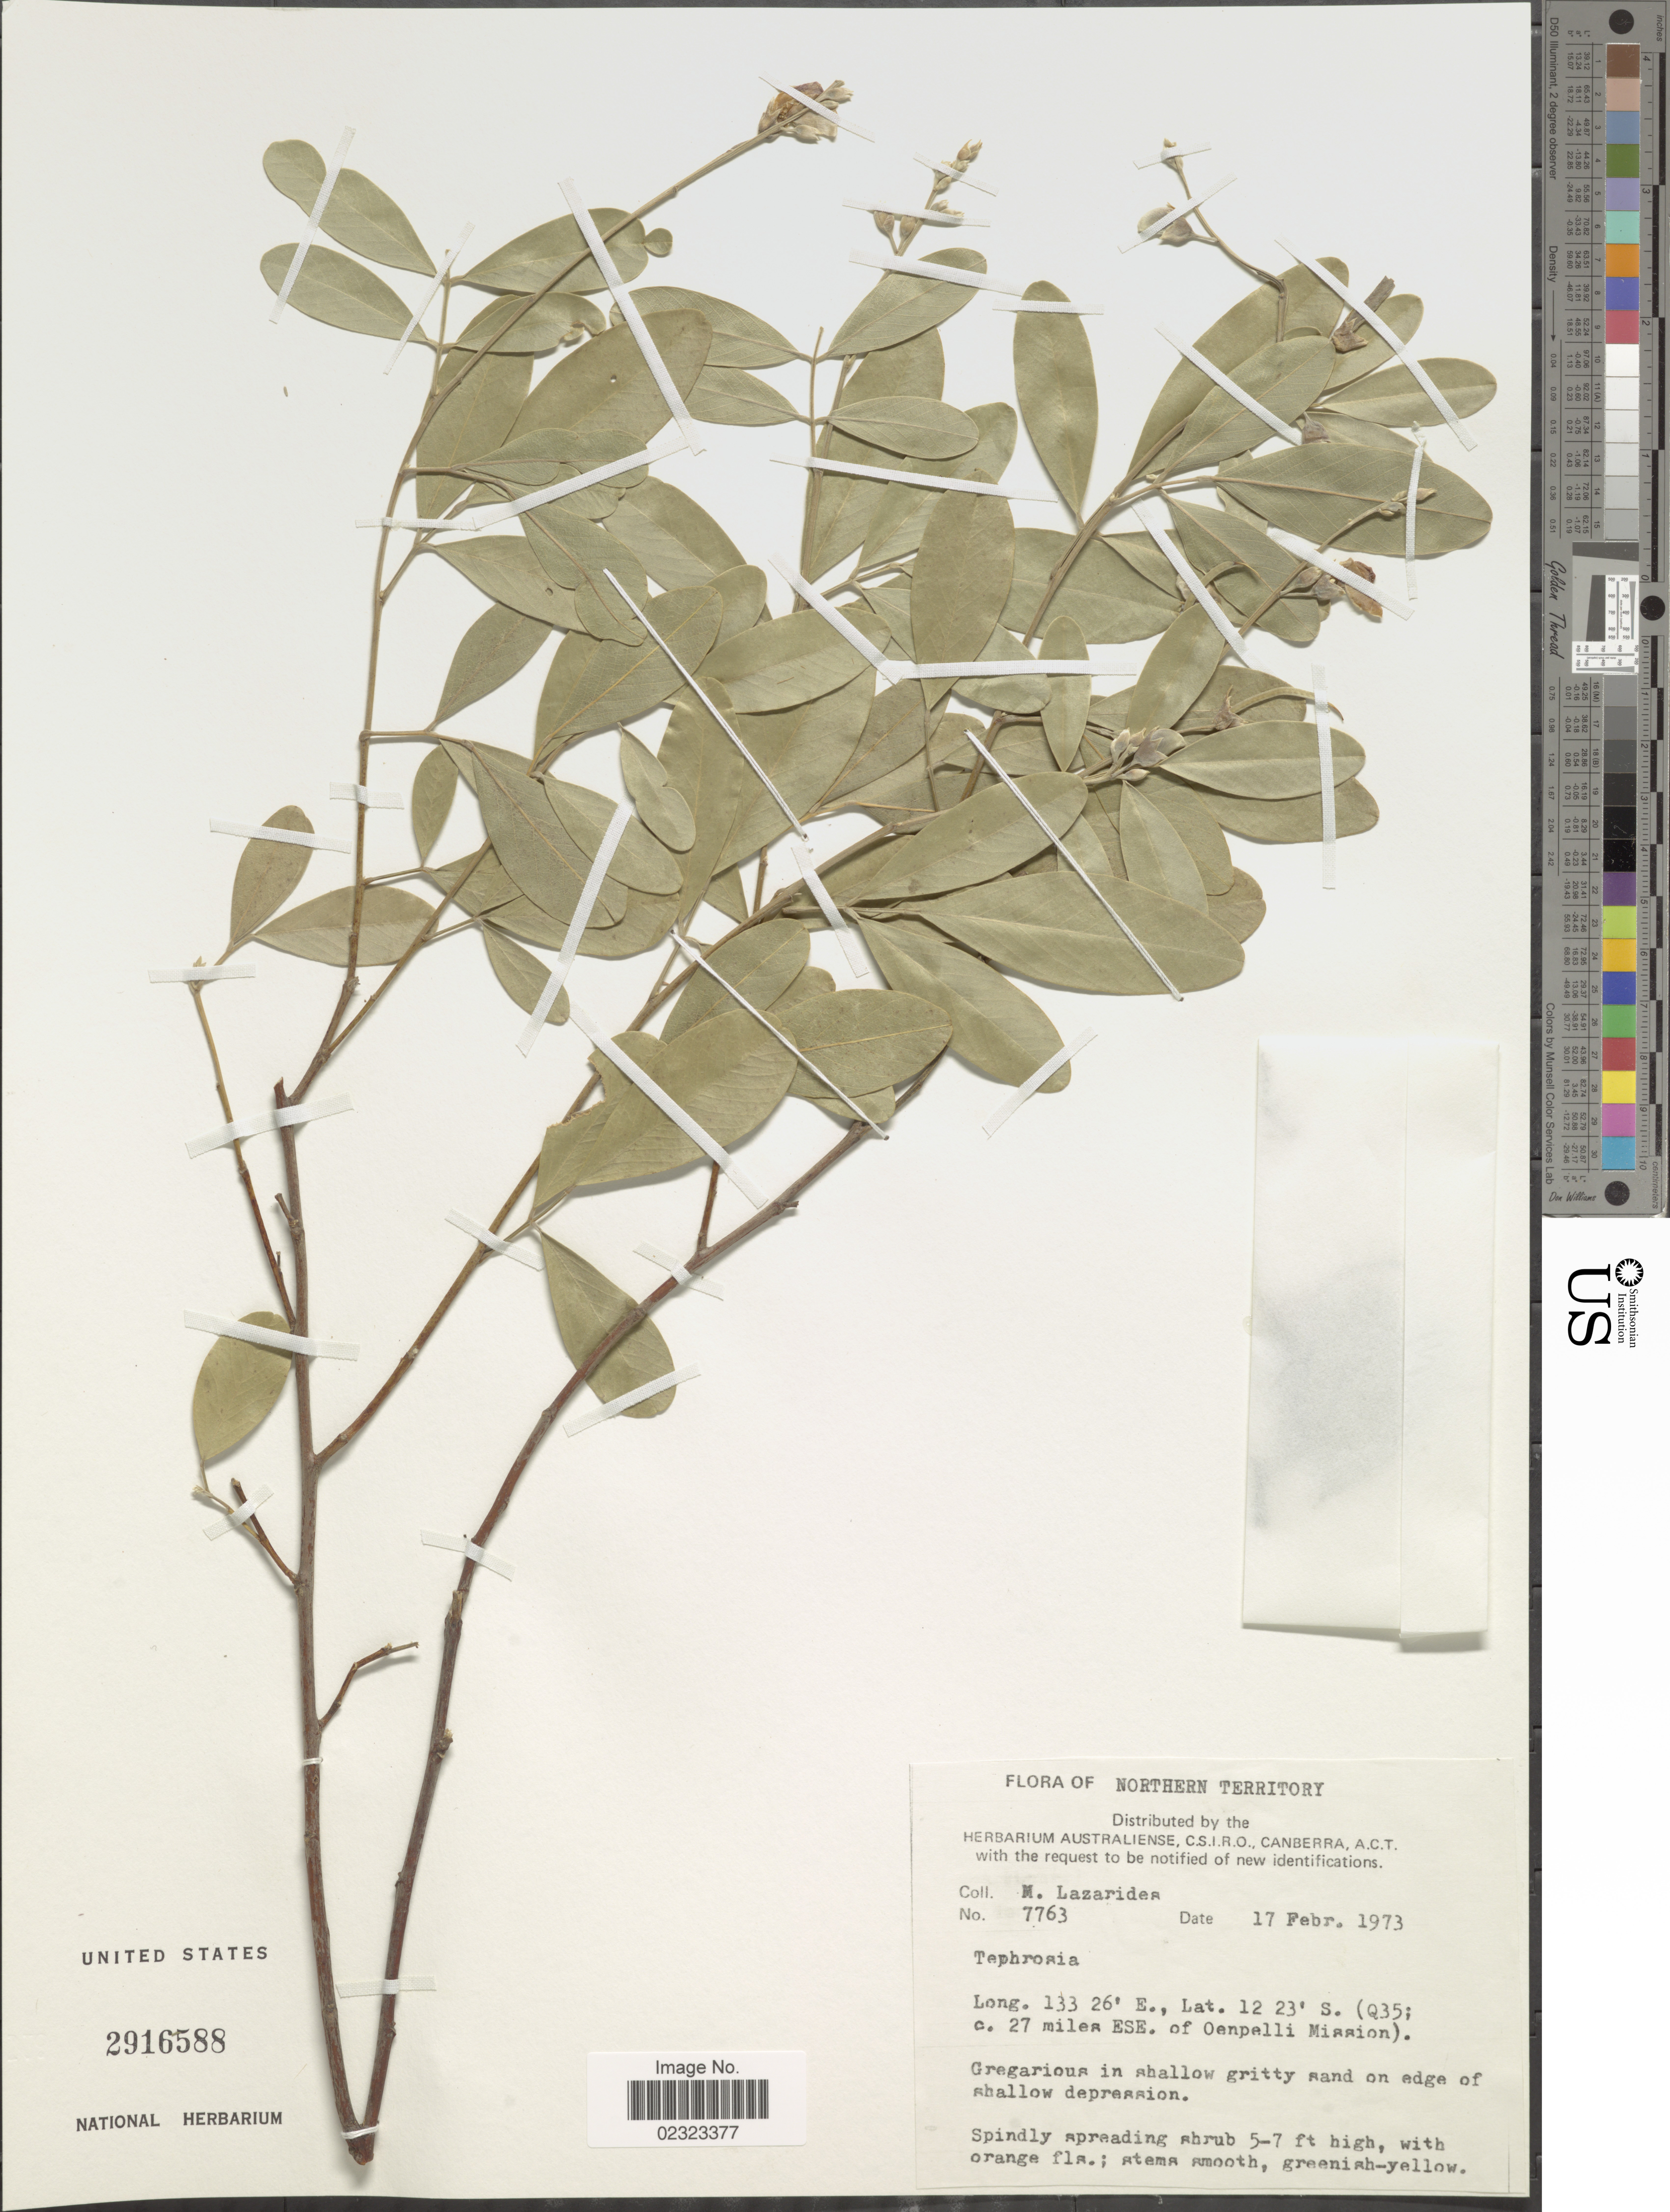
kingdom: Plantae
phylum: Tracheophyta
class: Magnoliopsida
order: Fabales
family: Fabaceae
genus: Tephrosia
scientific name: Tephrosia sp.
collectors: M. Lazarides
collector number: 7763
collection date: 1973-02-17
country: Australia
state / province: Northern Territory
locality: (Q35; c. 27 miles ESE. of Oenpelli Mission).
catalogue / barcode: US 2916588